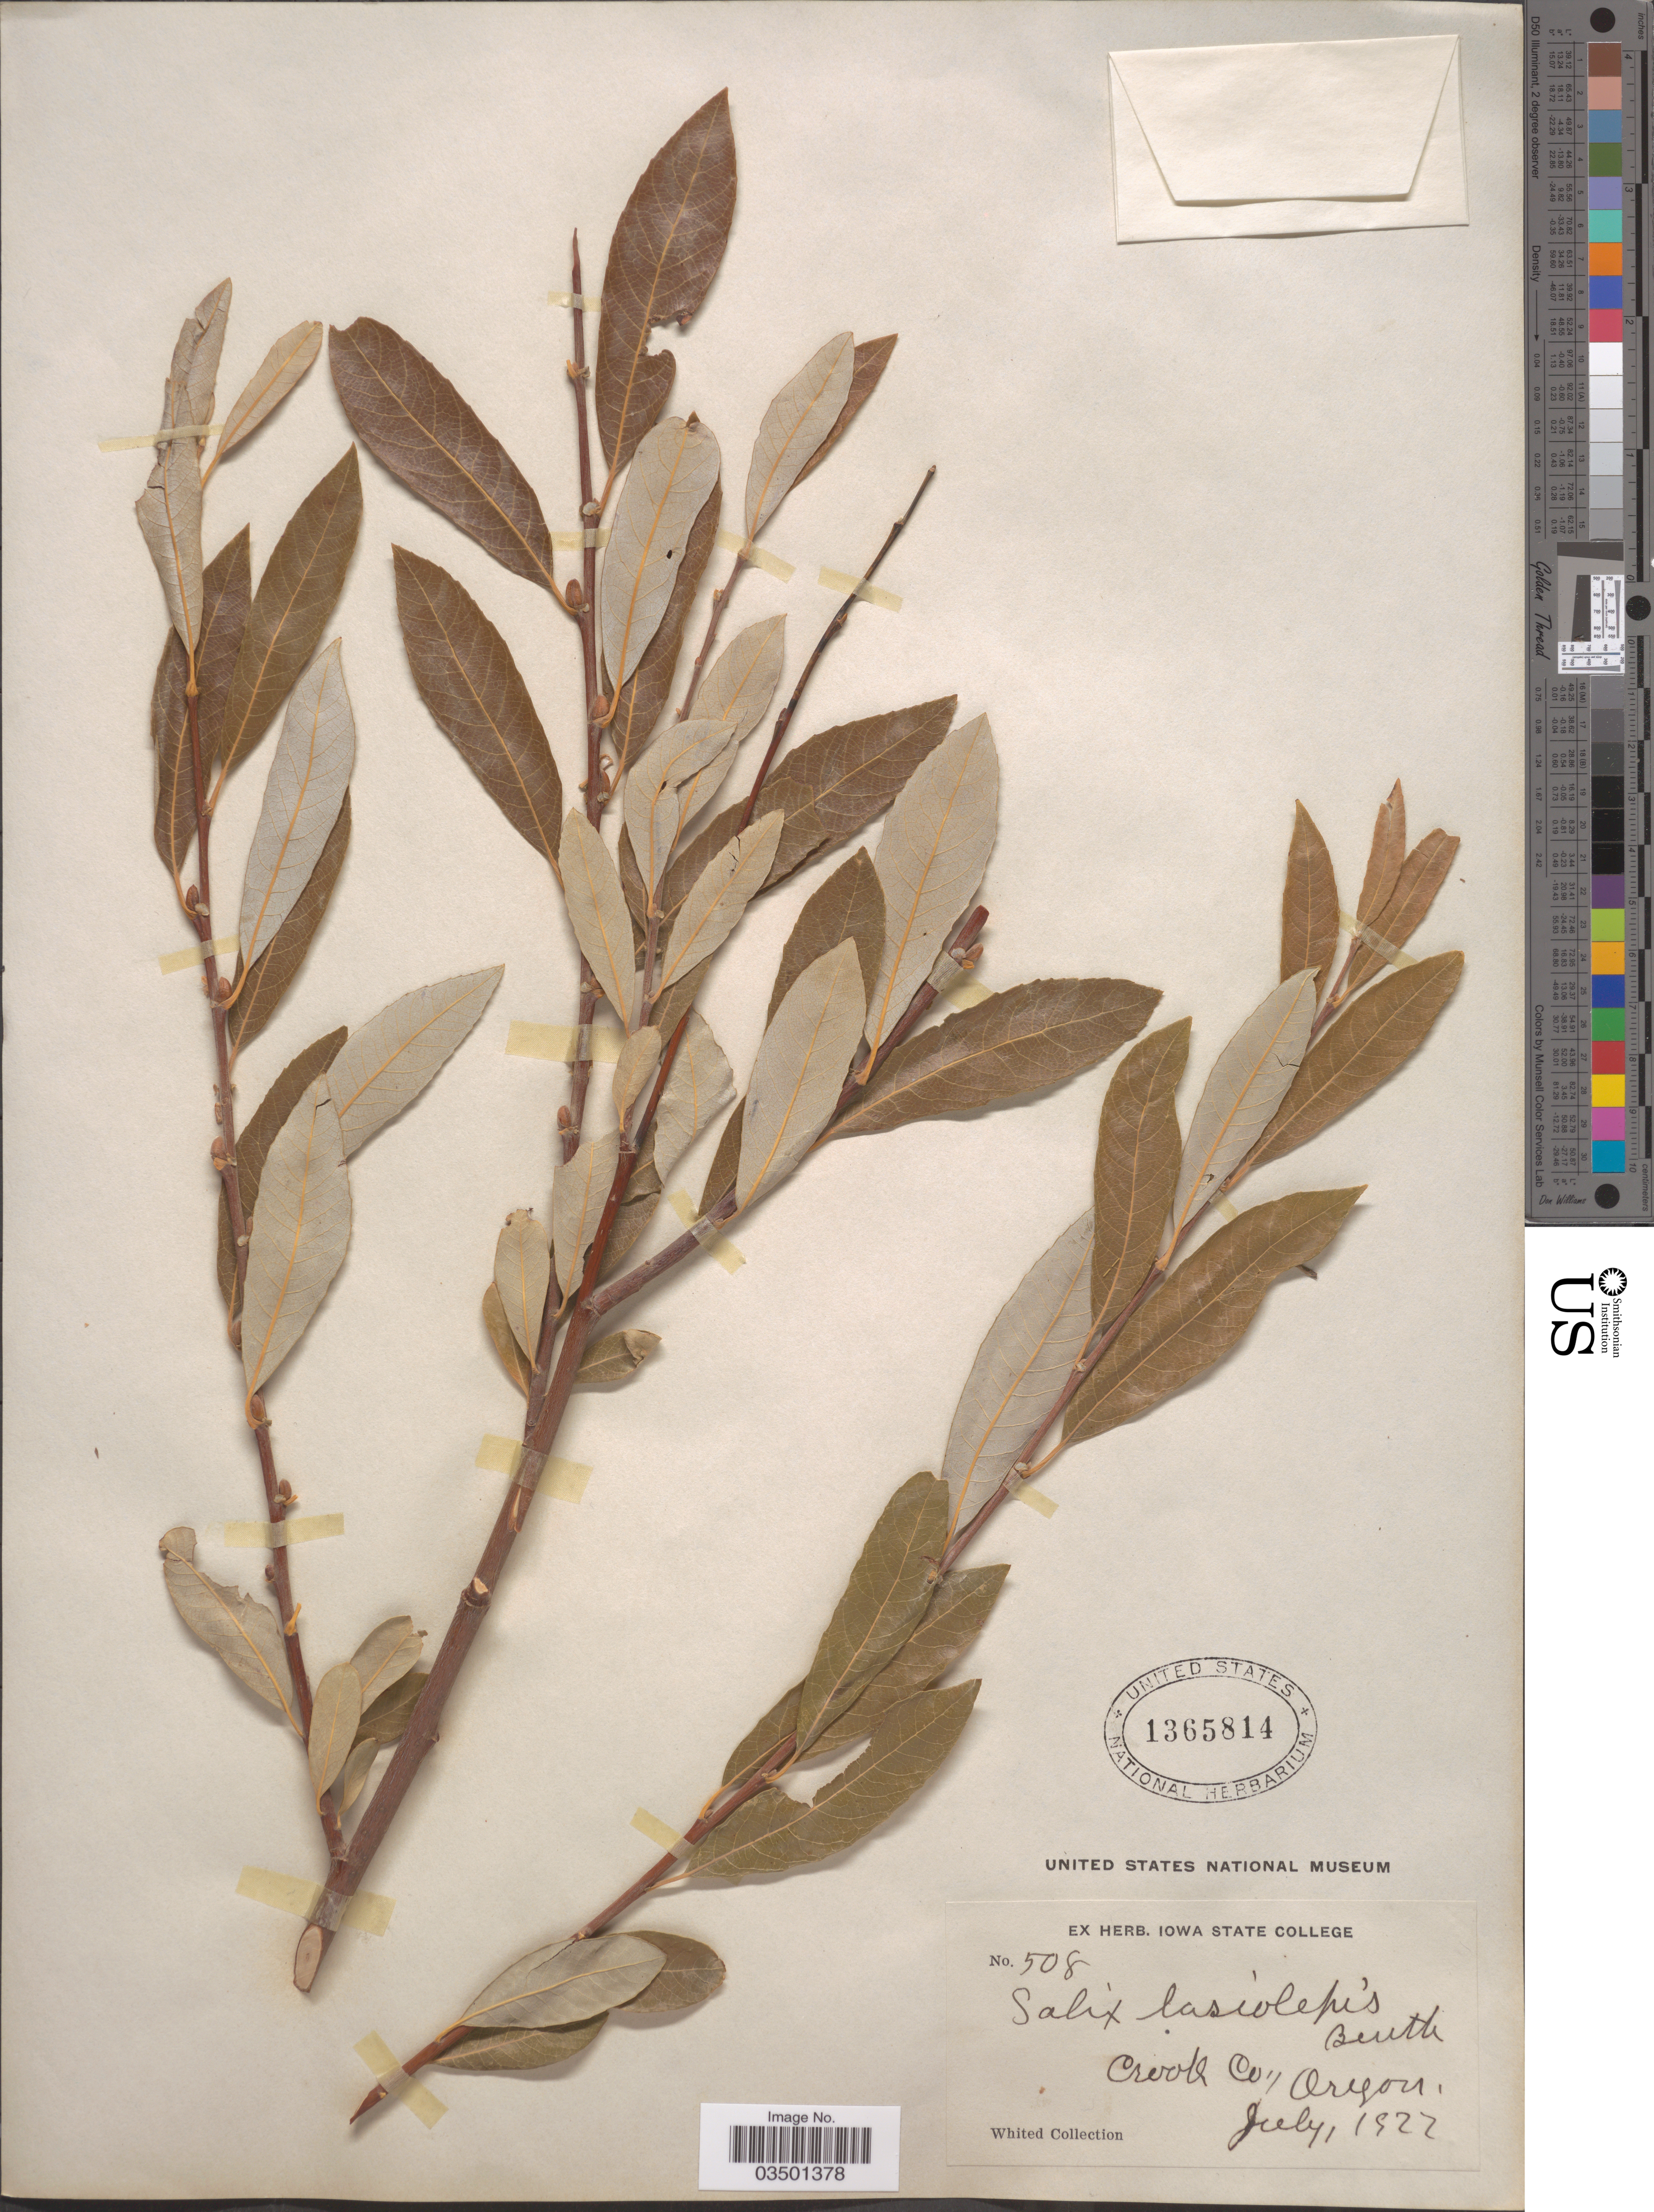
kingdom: Plantae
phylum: Tracheophyta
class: Magnoliopsida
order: Malpighiales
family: Salicaceae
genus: Salix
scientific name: Salix lasiolepis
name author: Benth.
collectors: Whited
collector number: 508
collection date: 1922-07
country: United States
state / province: Oregon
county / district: Crook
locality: Crook Co.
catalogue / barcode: US 1365814